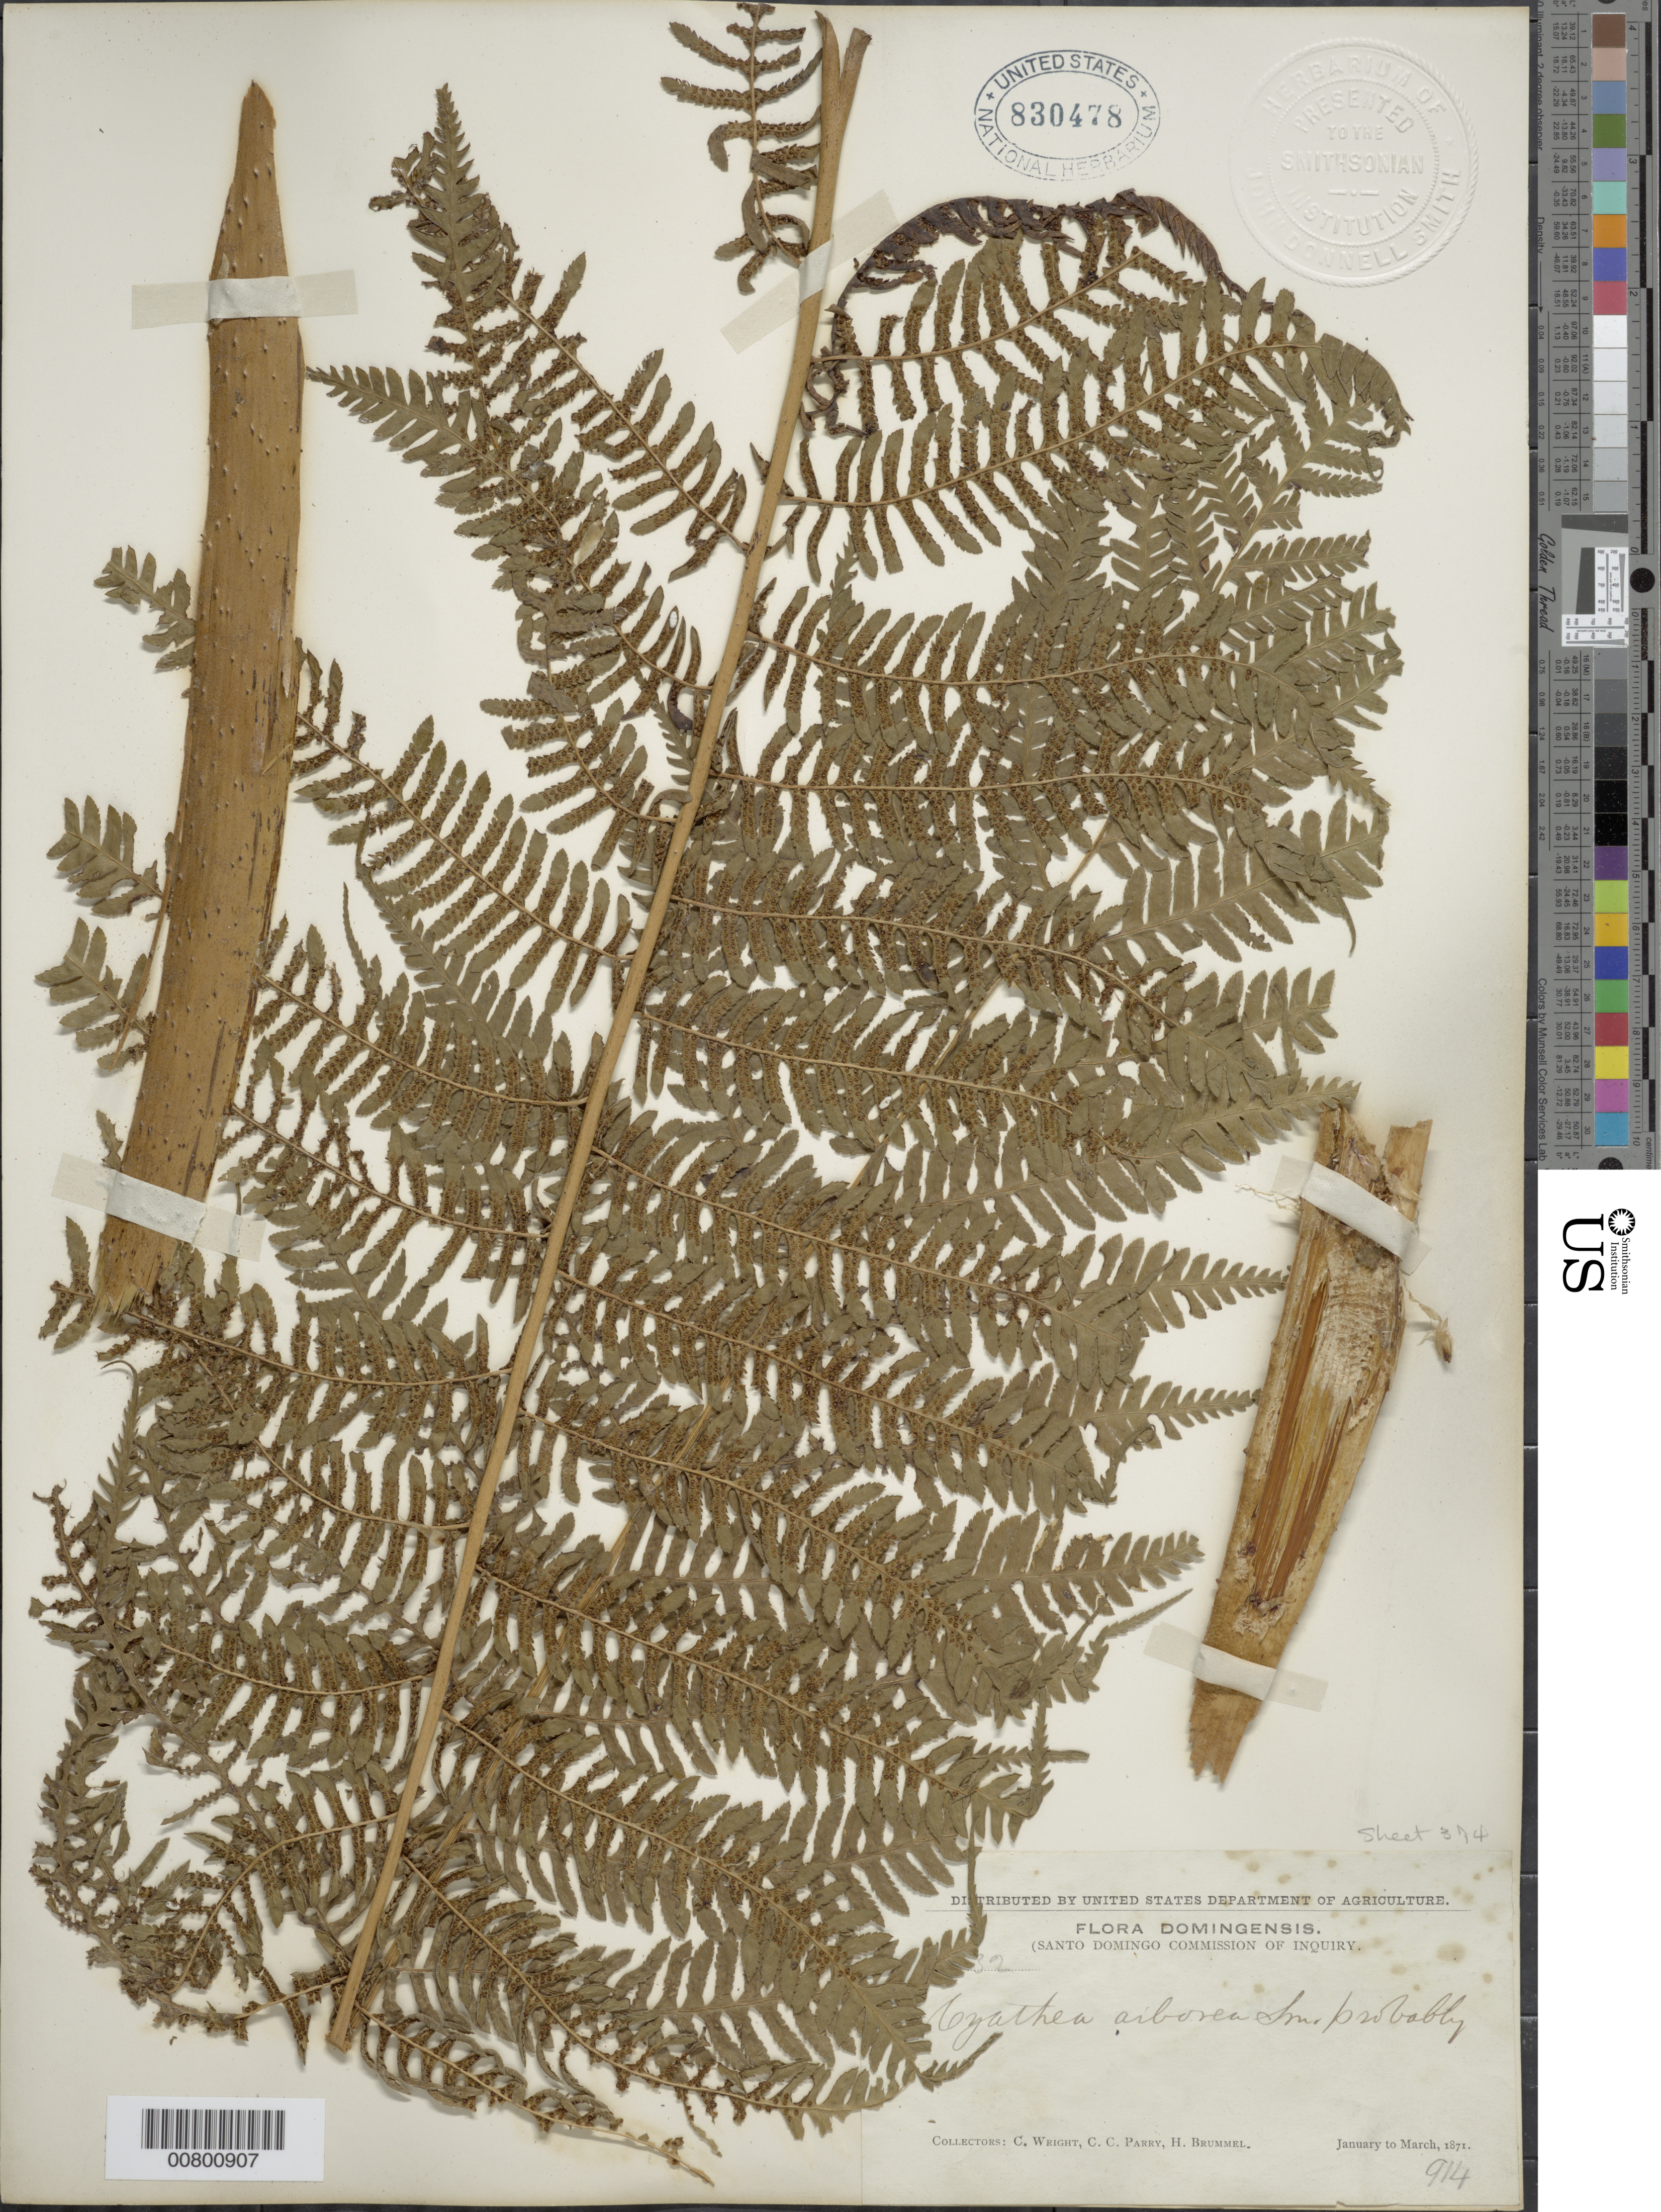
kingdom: Plantae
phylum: Tracheophyta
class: Polypodiopsida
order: Cyatheales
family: Cyatheaceae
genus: Cyathea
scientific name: Cyathea arborea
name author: (L.) Sm.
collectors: C. Wright, C. C. Parry & H. Brummel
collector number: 32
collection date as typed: Jan 1871 to -- Mar 1871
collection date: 1871-01/1871-03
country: Dominican Republic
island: Hispaniola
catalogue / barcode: US 830478